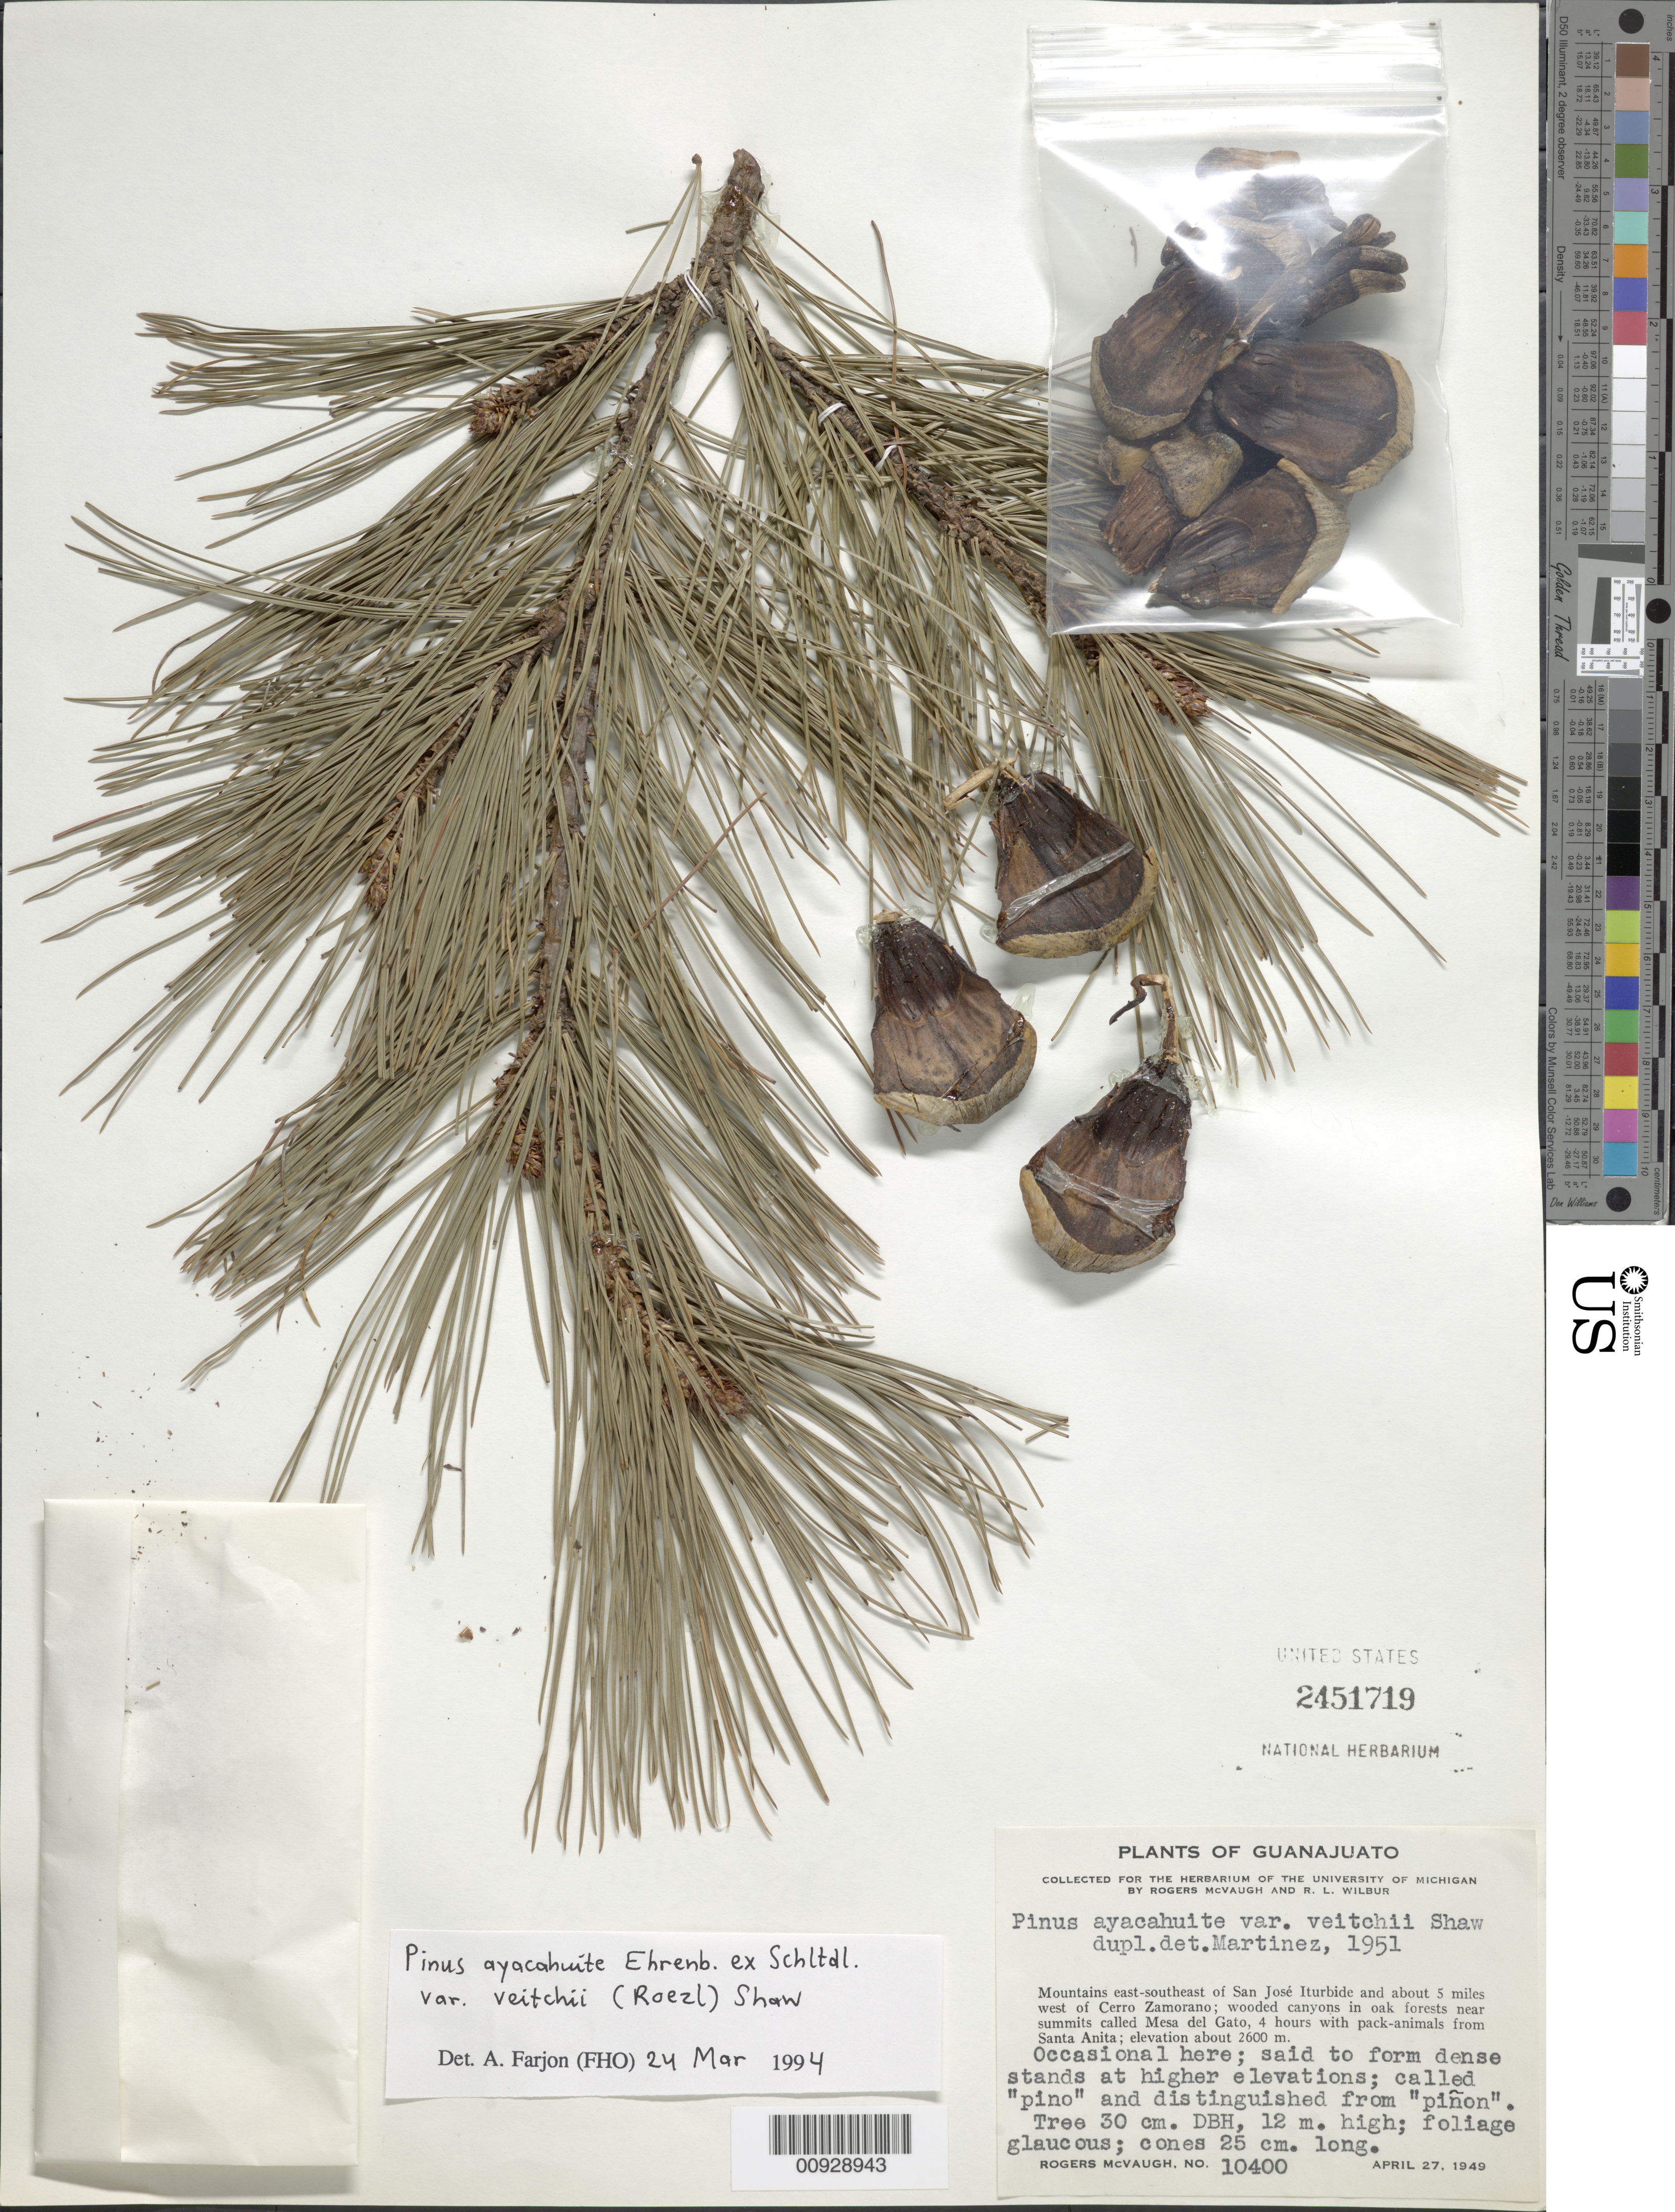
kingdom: Plantae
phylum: Tracheophyta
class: Pinopsida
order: Pinales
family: Pinaceae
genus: Pinus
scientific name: Pinus ayacahuite var. veitchii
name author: (Roezl) Shaw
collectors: R. McVaugh & R. L. Wilbur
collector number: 10400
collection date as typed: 27 Apr 1949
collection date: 1949-04-27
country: Mexico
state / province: Guanajuato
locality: Mountains east-southeast of San José Iturbide and about 5 miles west of Cerro Zamorano; wooded canyons in oak forest near summits called Mesa del Gato, 4 hours with pack-animals from Santa Anita.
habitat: Wooded canyons in oak forest near summits. Occasional here; said to form dense stands at higher elevations.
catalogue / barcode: US 2451719